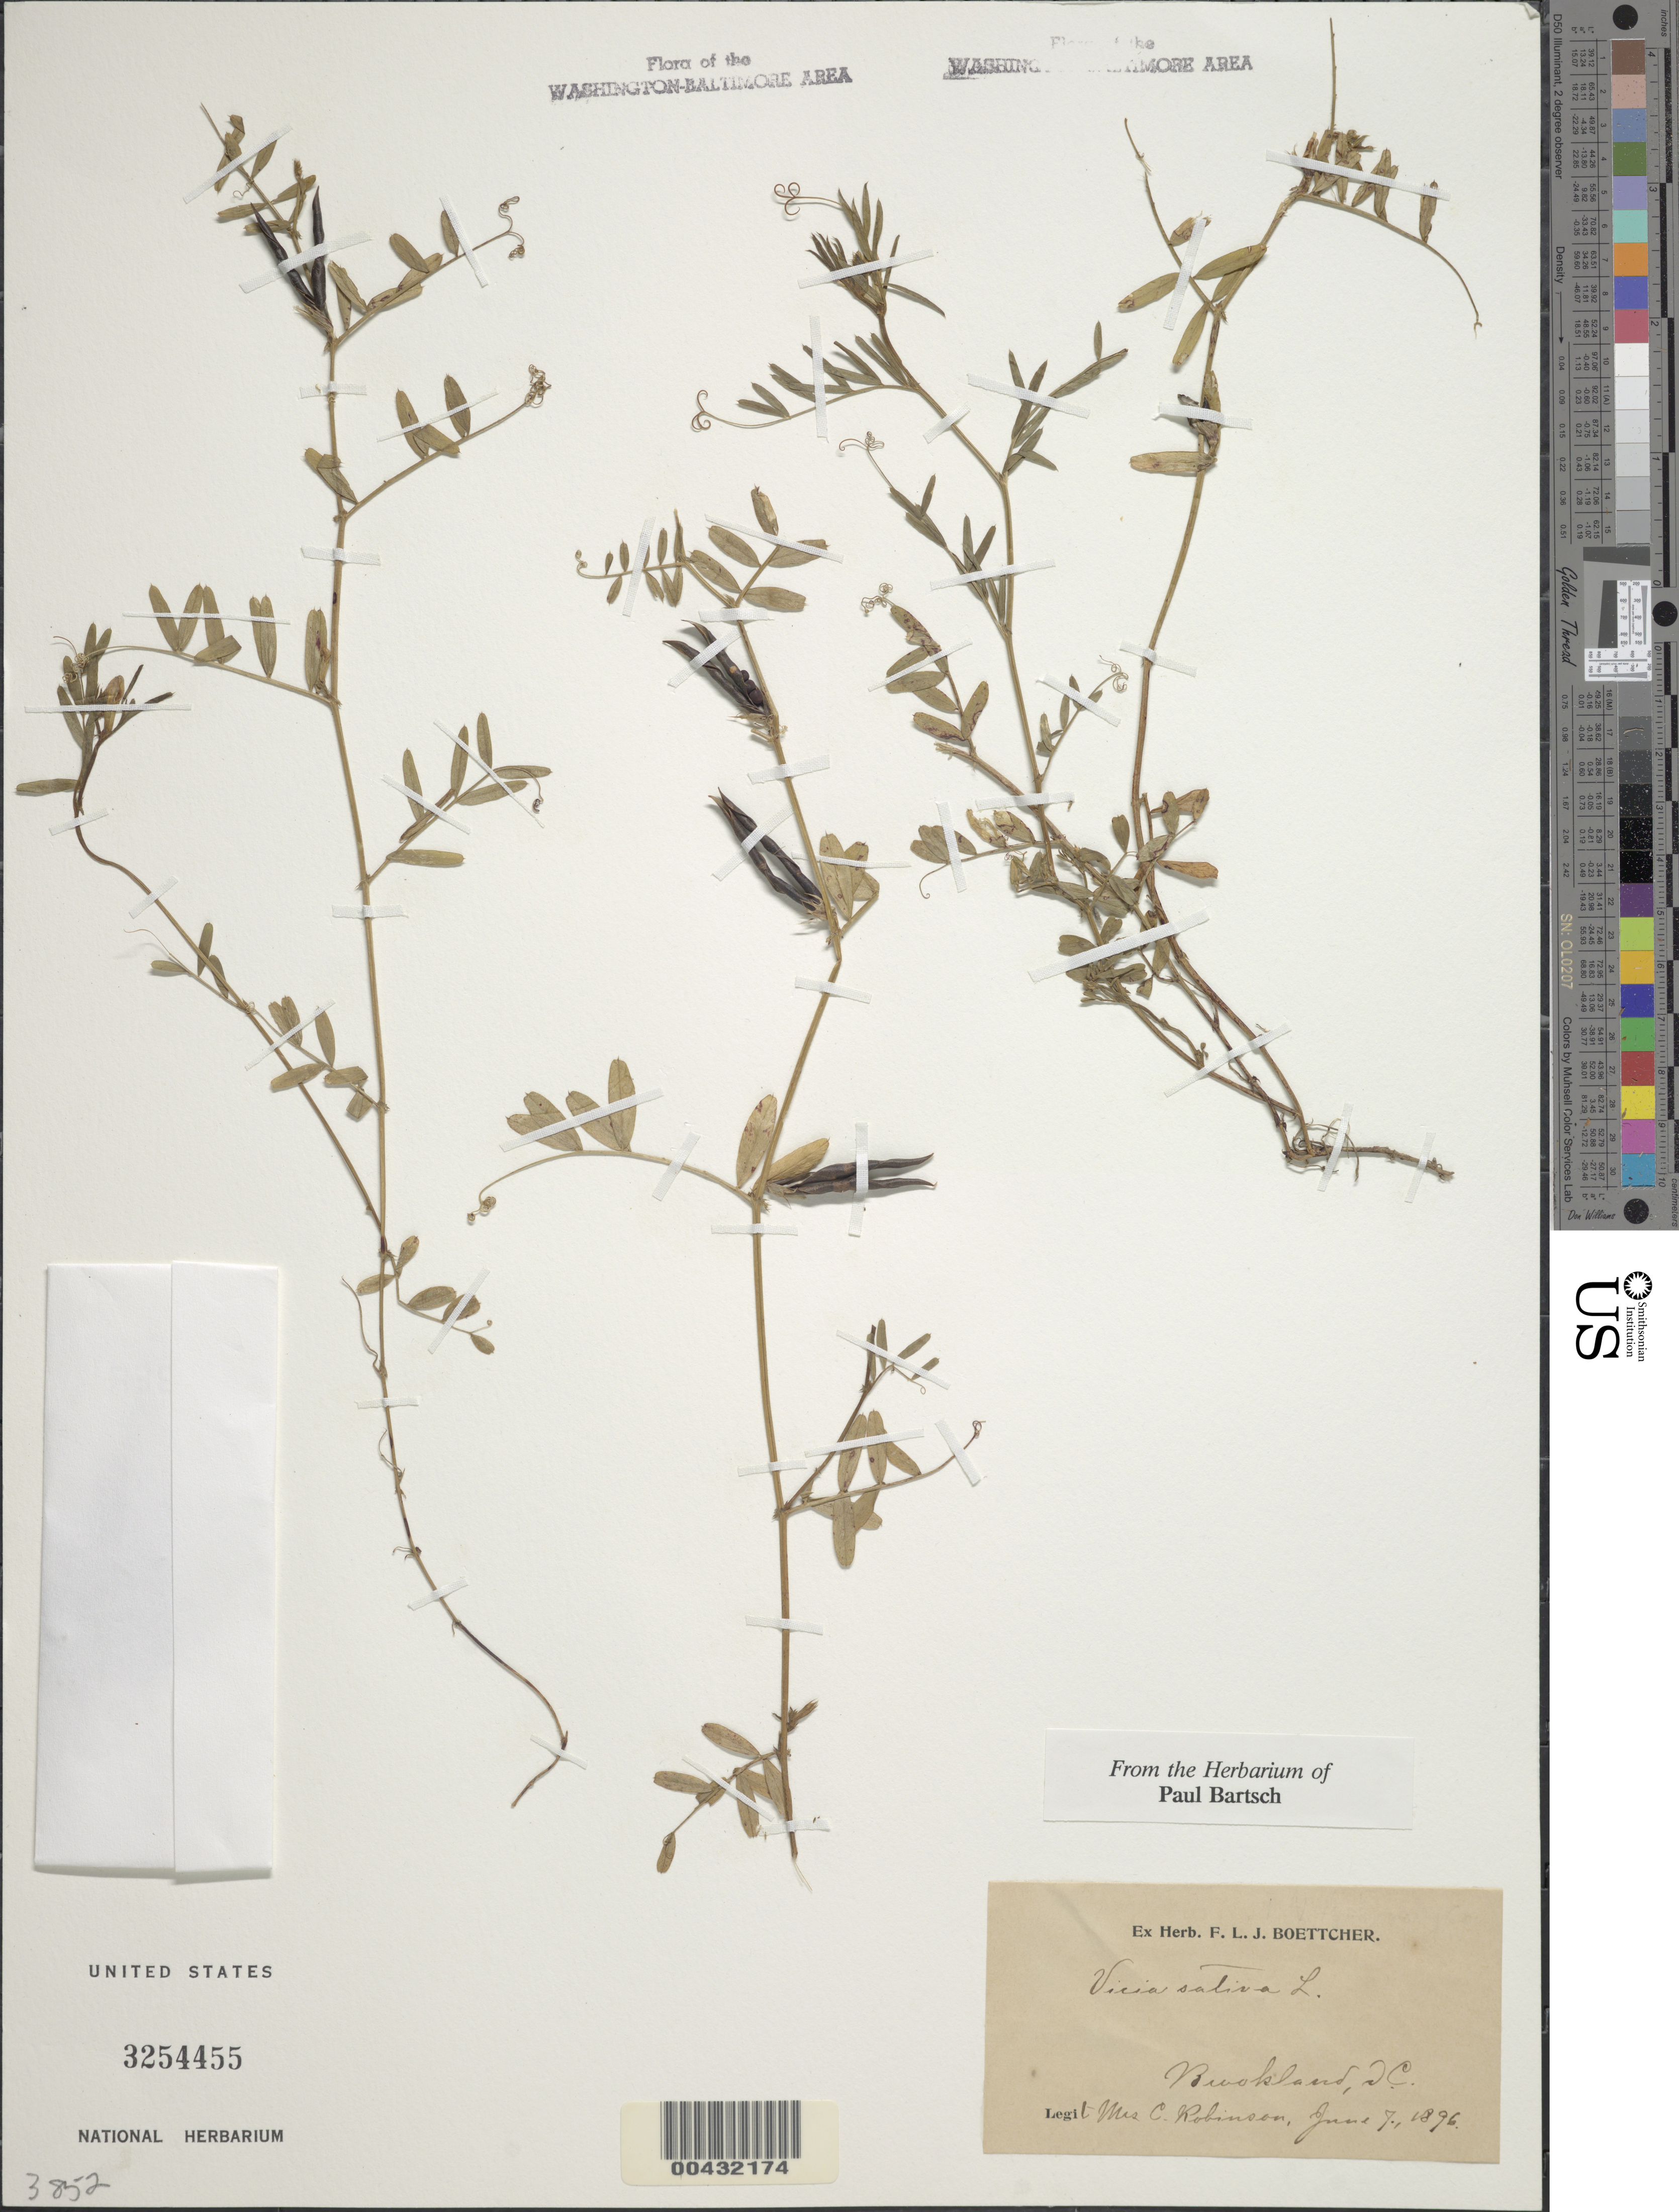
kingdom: Plantae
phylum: Tracheophyta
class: Magnoliopsida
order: Fabales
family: Fabaceae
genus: Vicia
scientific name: Vicia sativa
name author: L.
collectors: Mrs. C. Robinson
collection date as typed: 07 Jun 1896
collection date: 1896-06-07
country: United States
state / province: District of Columbia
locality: Brookland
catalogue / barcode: US 3254455